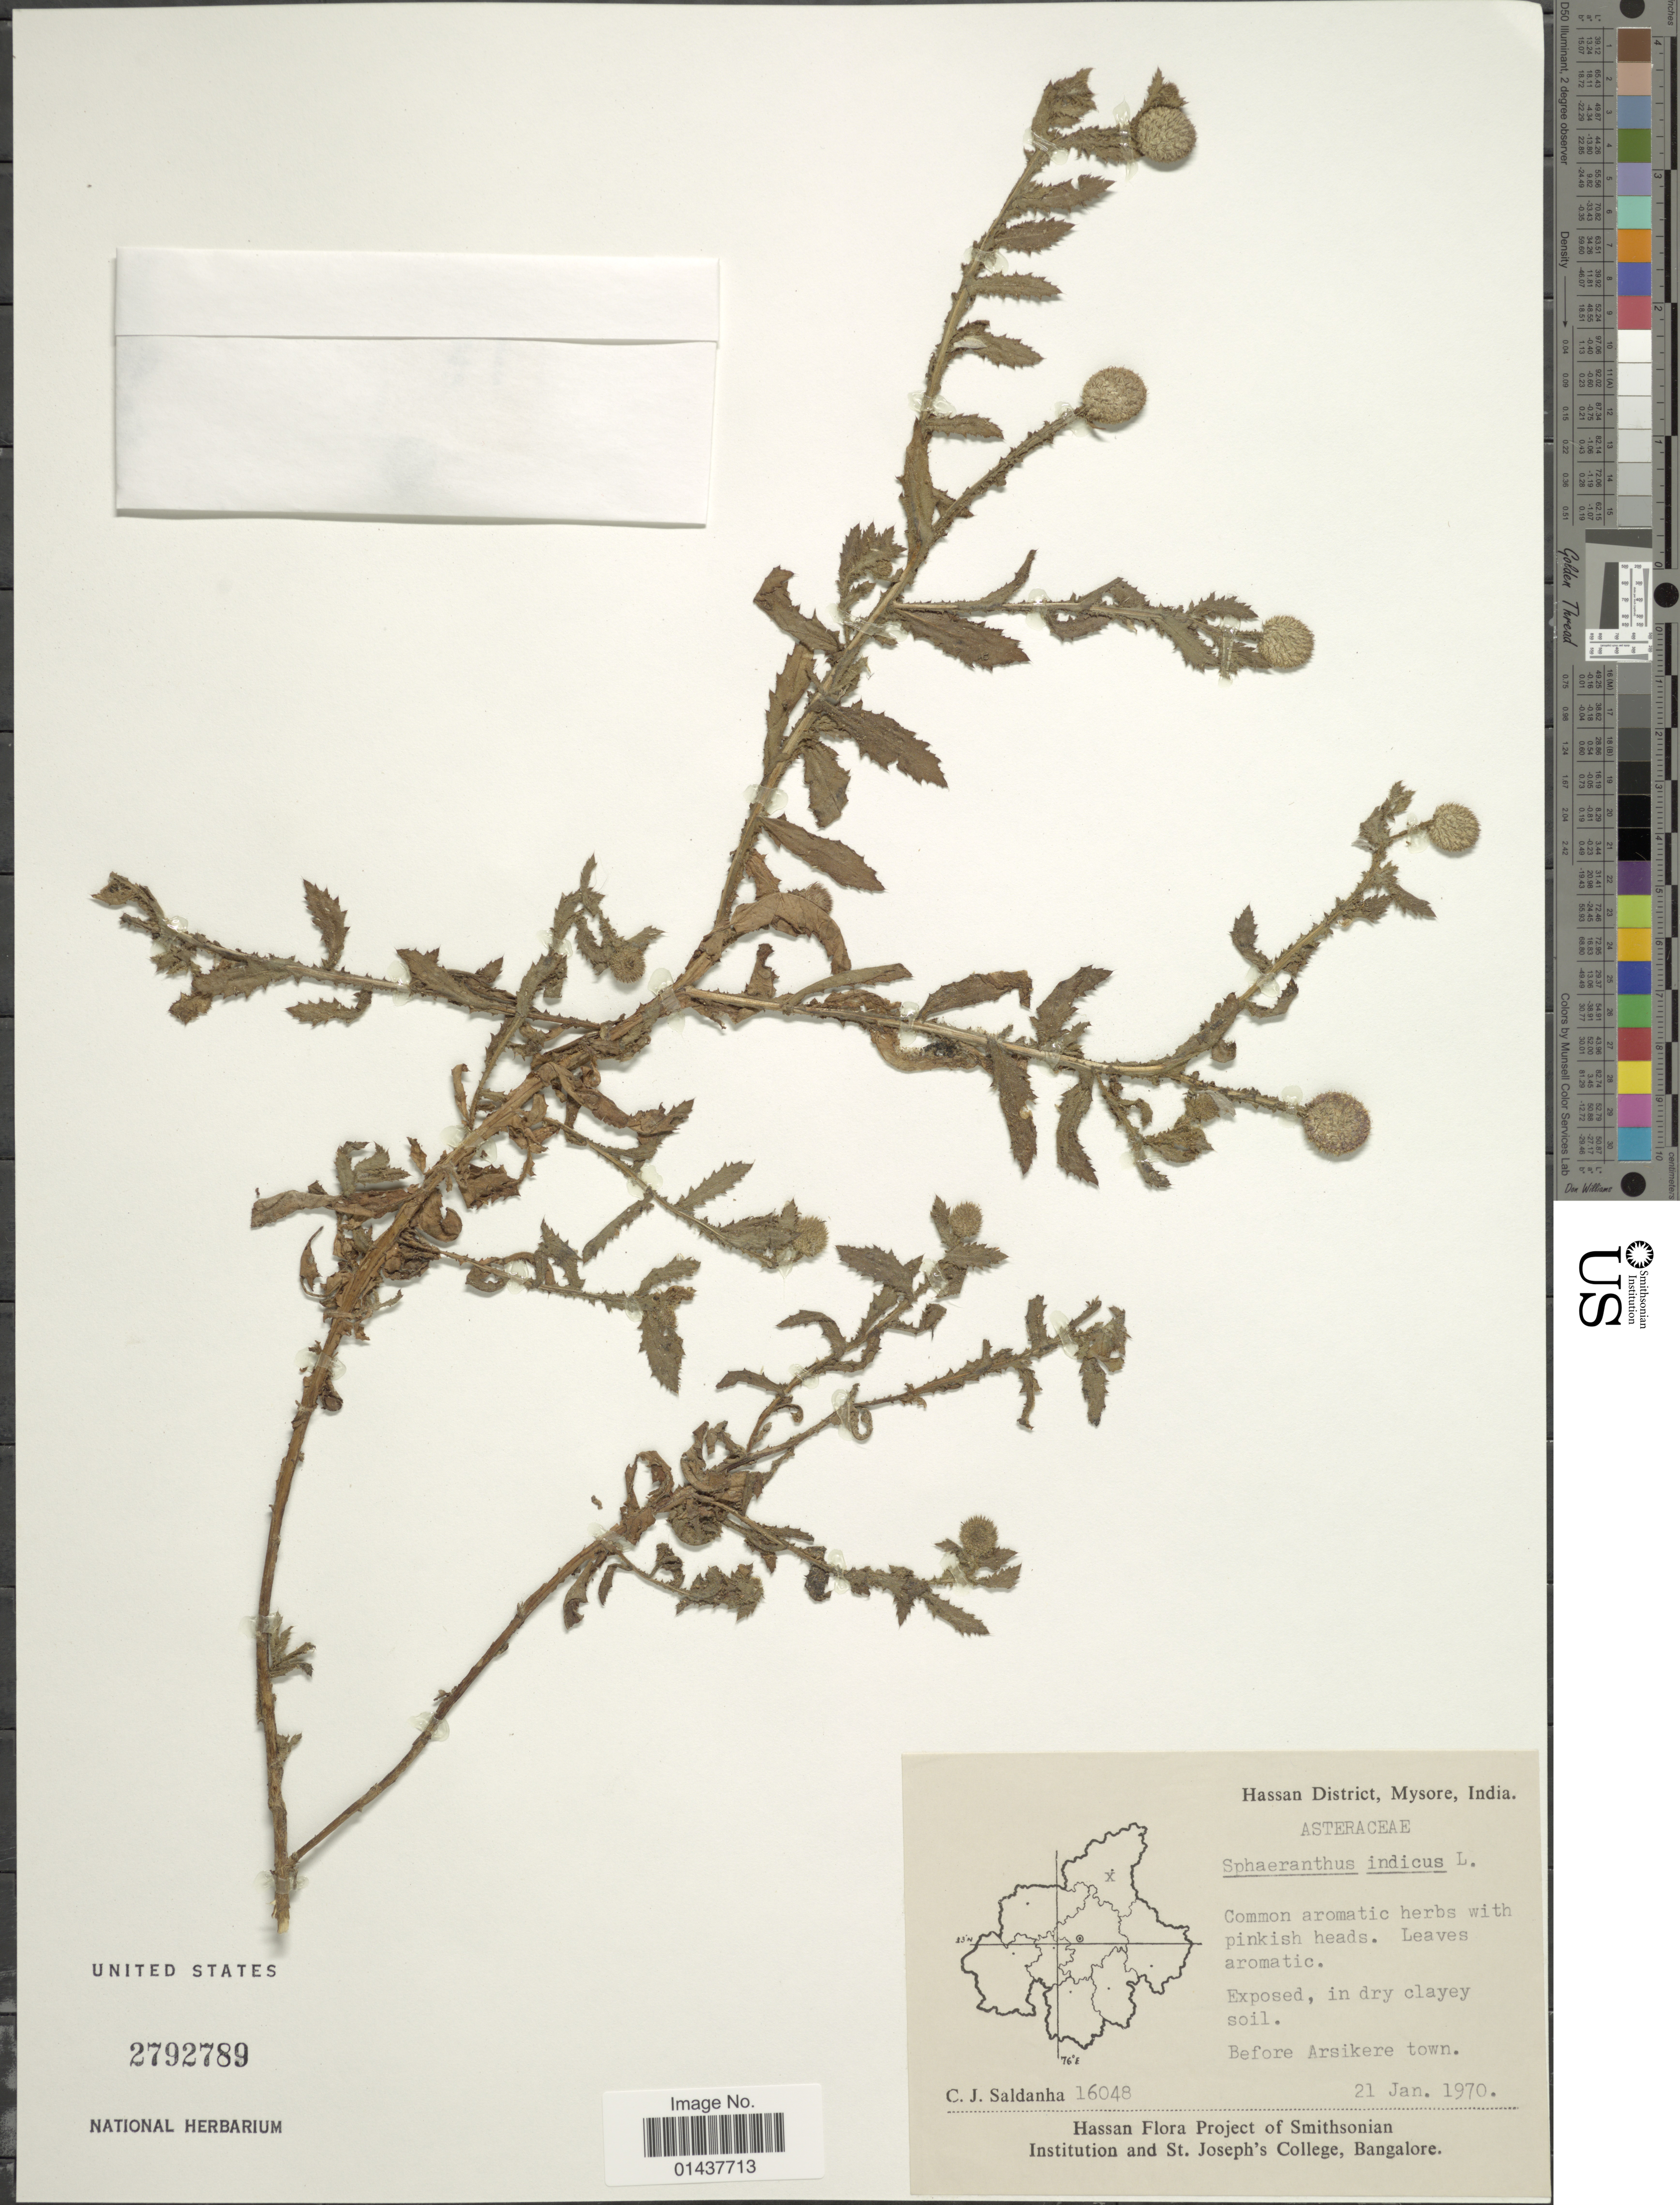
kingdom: Plantae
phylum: Tracheophyta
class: Magnoliopsida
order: Asterales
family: Asteraceae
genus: Sphaeranthus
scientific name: Sphaeranthus indicus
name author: L.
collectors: C. J. Saldanha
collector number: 16048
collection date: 1970-01-21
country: India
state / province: Karnataka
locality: Hassan District, Mysore, Before Arsikere town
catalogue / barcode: US 2792789